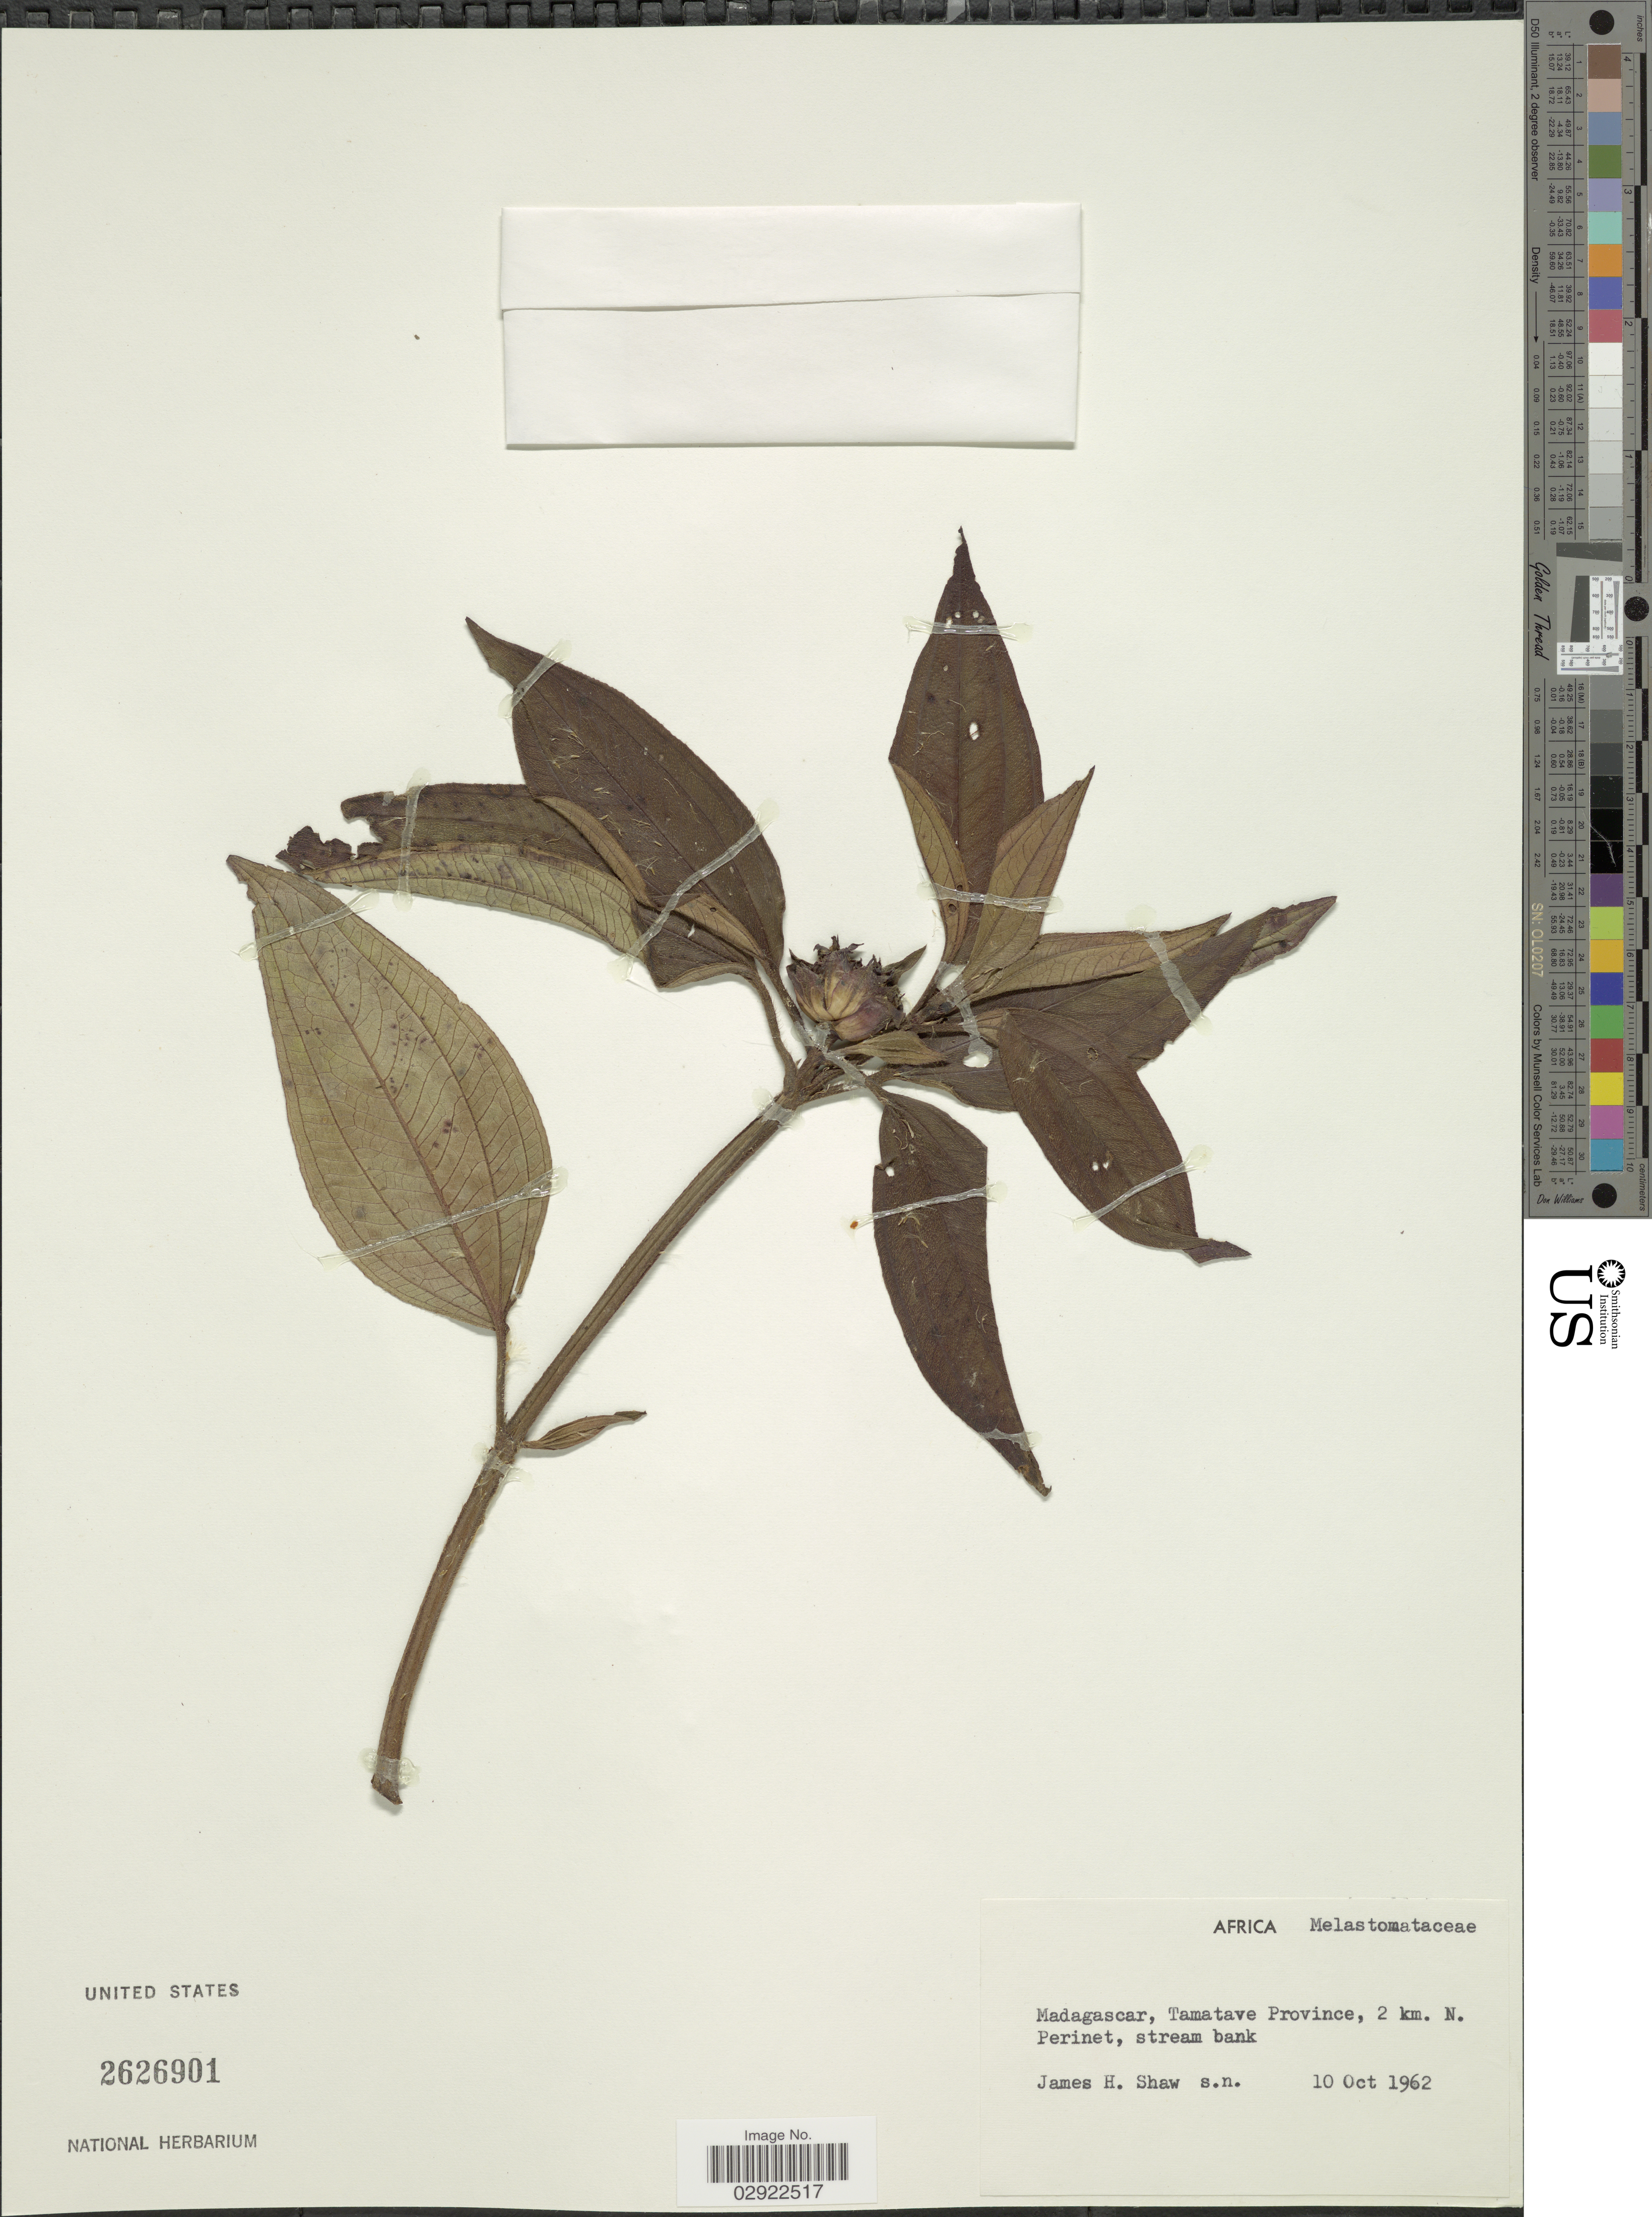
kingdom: Plantae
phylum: Tracheophyta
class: Magnoliopsida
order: Myrtales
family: Melastomataceae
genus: Tristemma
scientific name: Tristemma mauritianum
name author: J.F. Gmel.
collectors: J. H. Shaw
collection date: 1962-10-10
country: Madagascar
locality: Tamatave Province, 2 km. N. Perinet.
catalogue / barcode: US 2626901